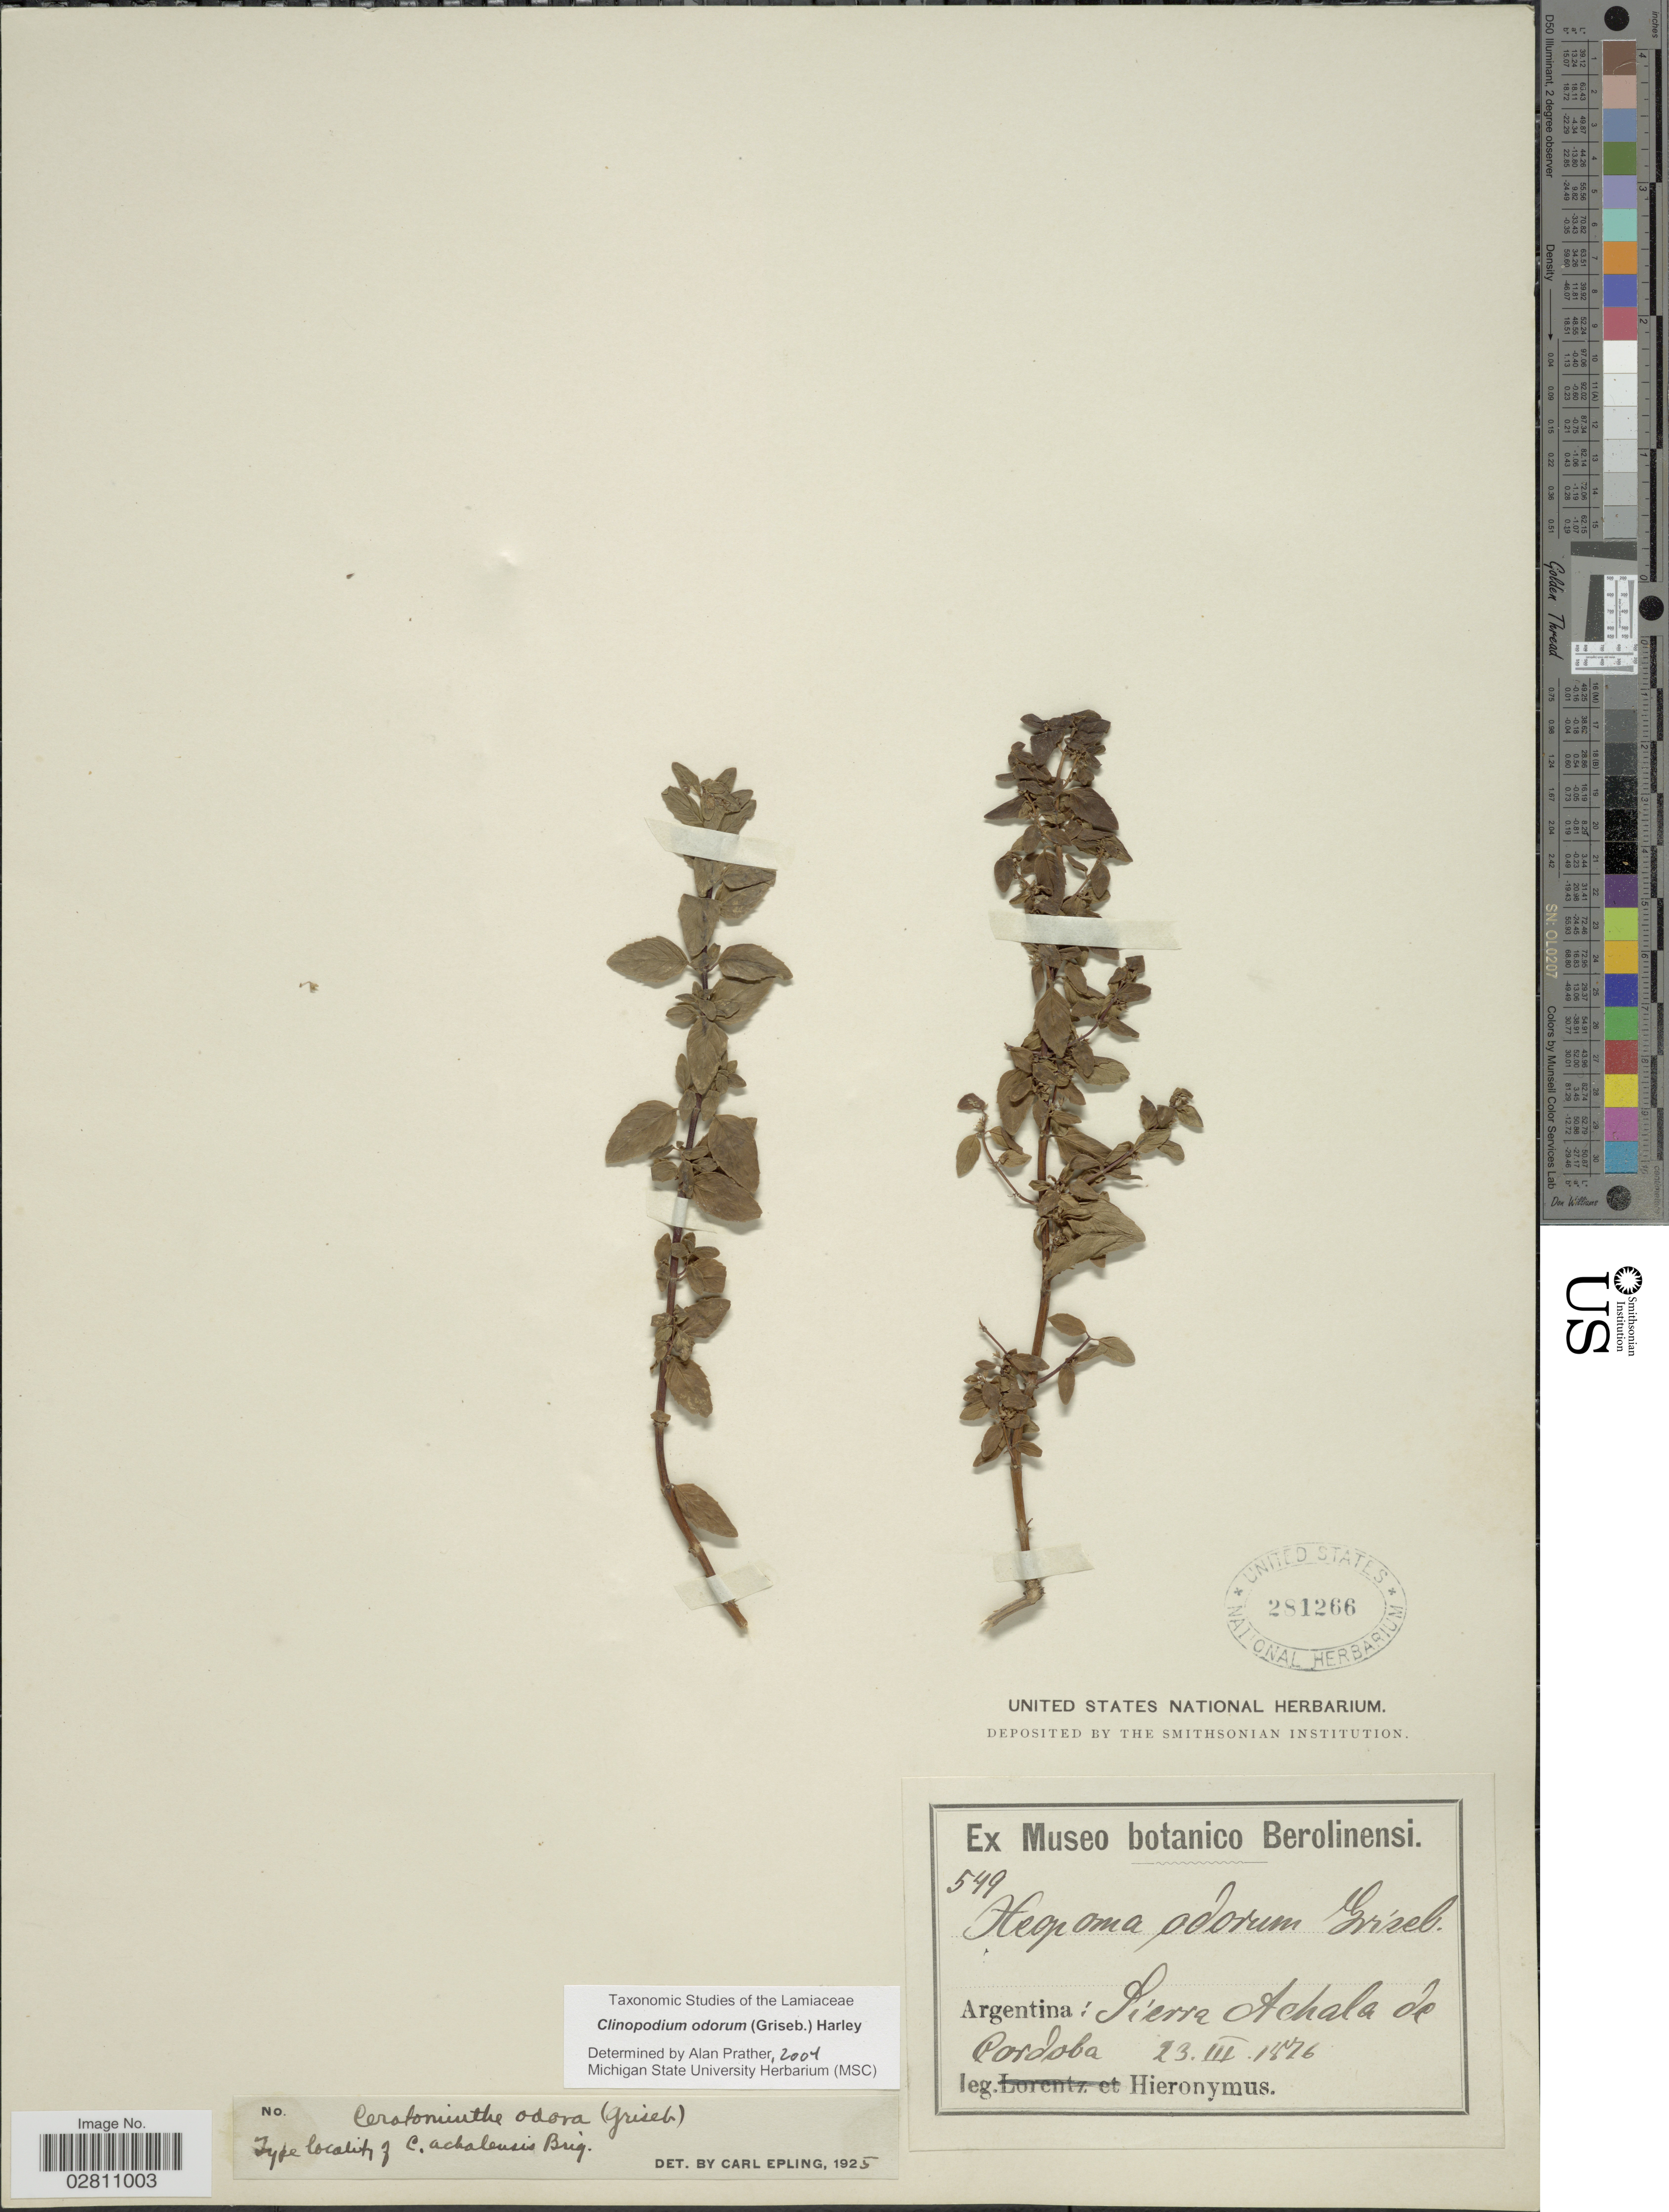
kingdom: Plantae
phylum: Tracheophyta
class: Magnoliopsida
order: Lamiales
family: Lamiaceae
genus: Clinopodium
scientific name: Clinopodium odorum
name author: (Griseb.) Harley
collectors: -. Hieronymus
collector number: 549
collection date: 1876-03-23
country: Argentina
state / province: Cordoba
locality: Argentina: Sierra Achala de Cordoba.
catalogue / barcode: US 281266